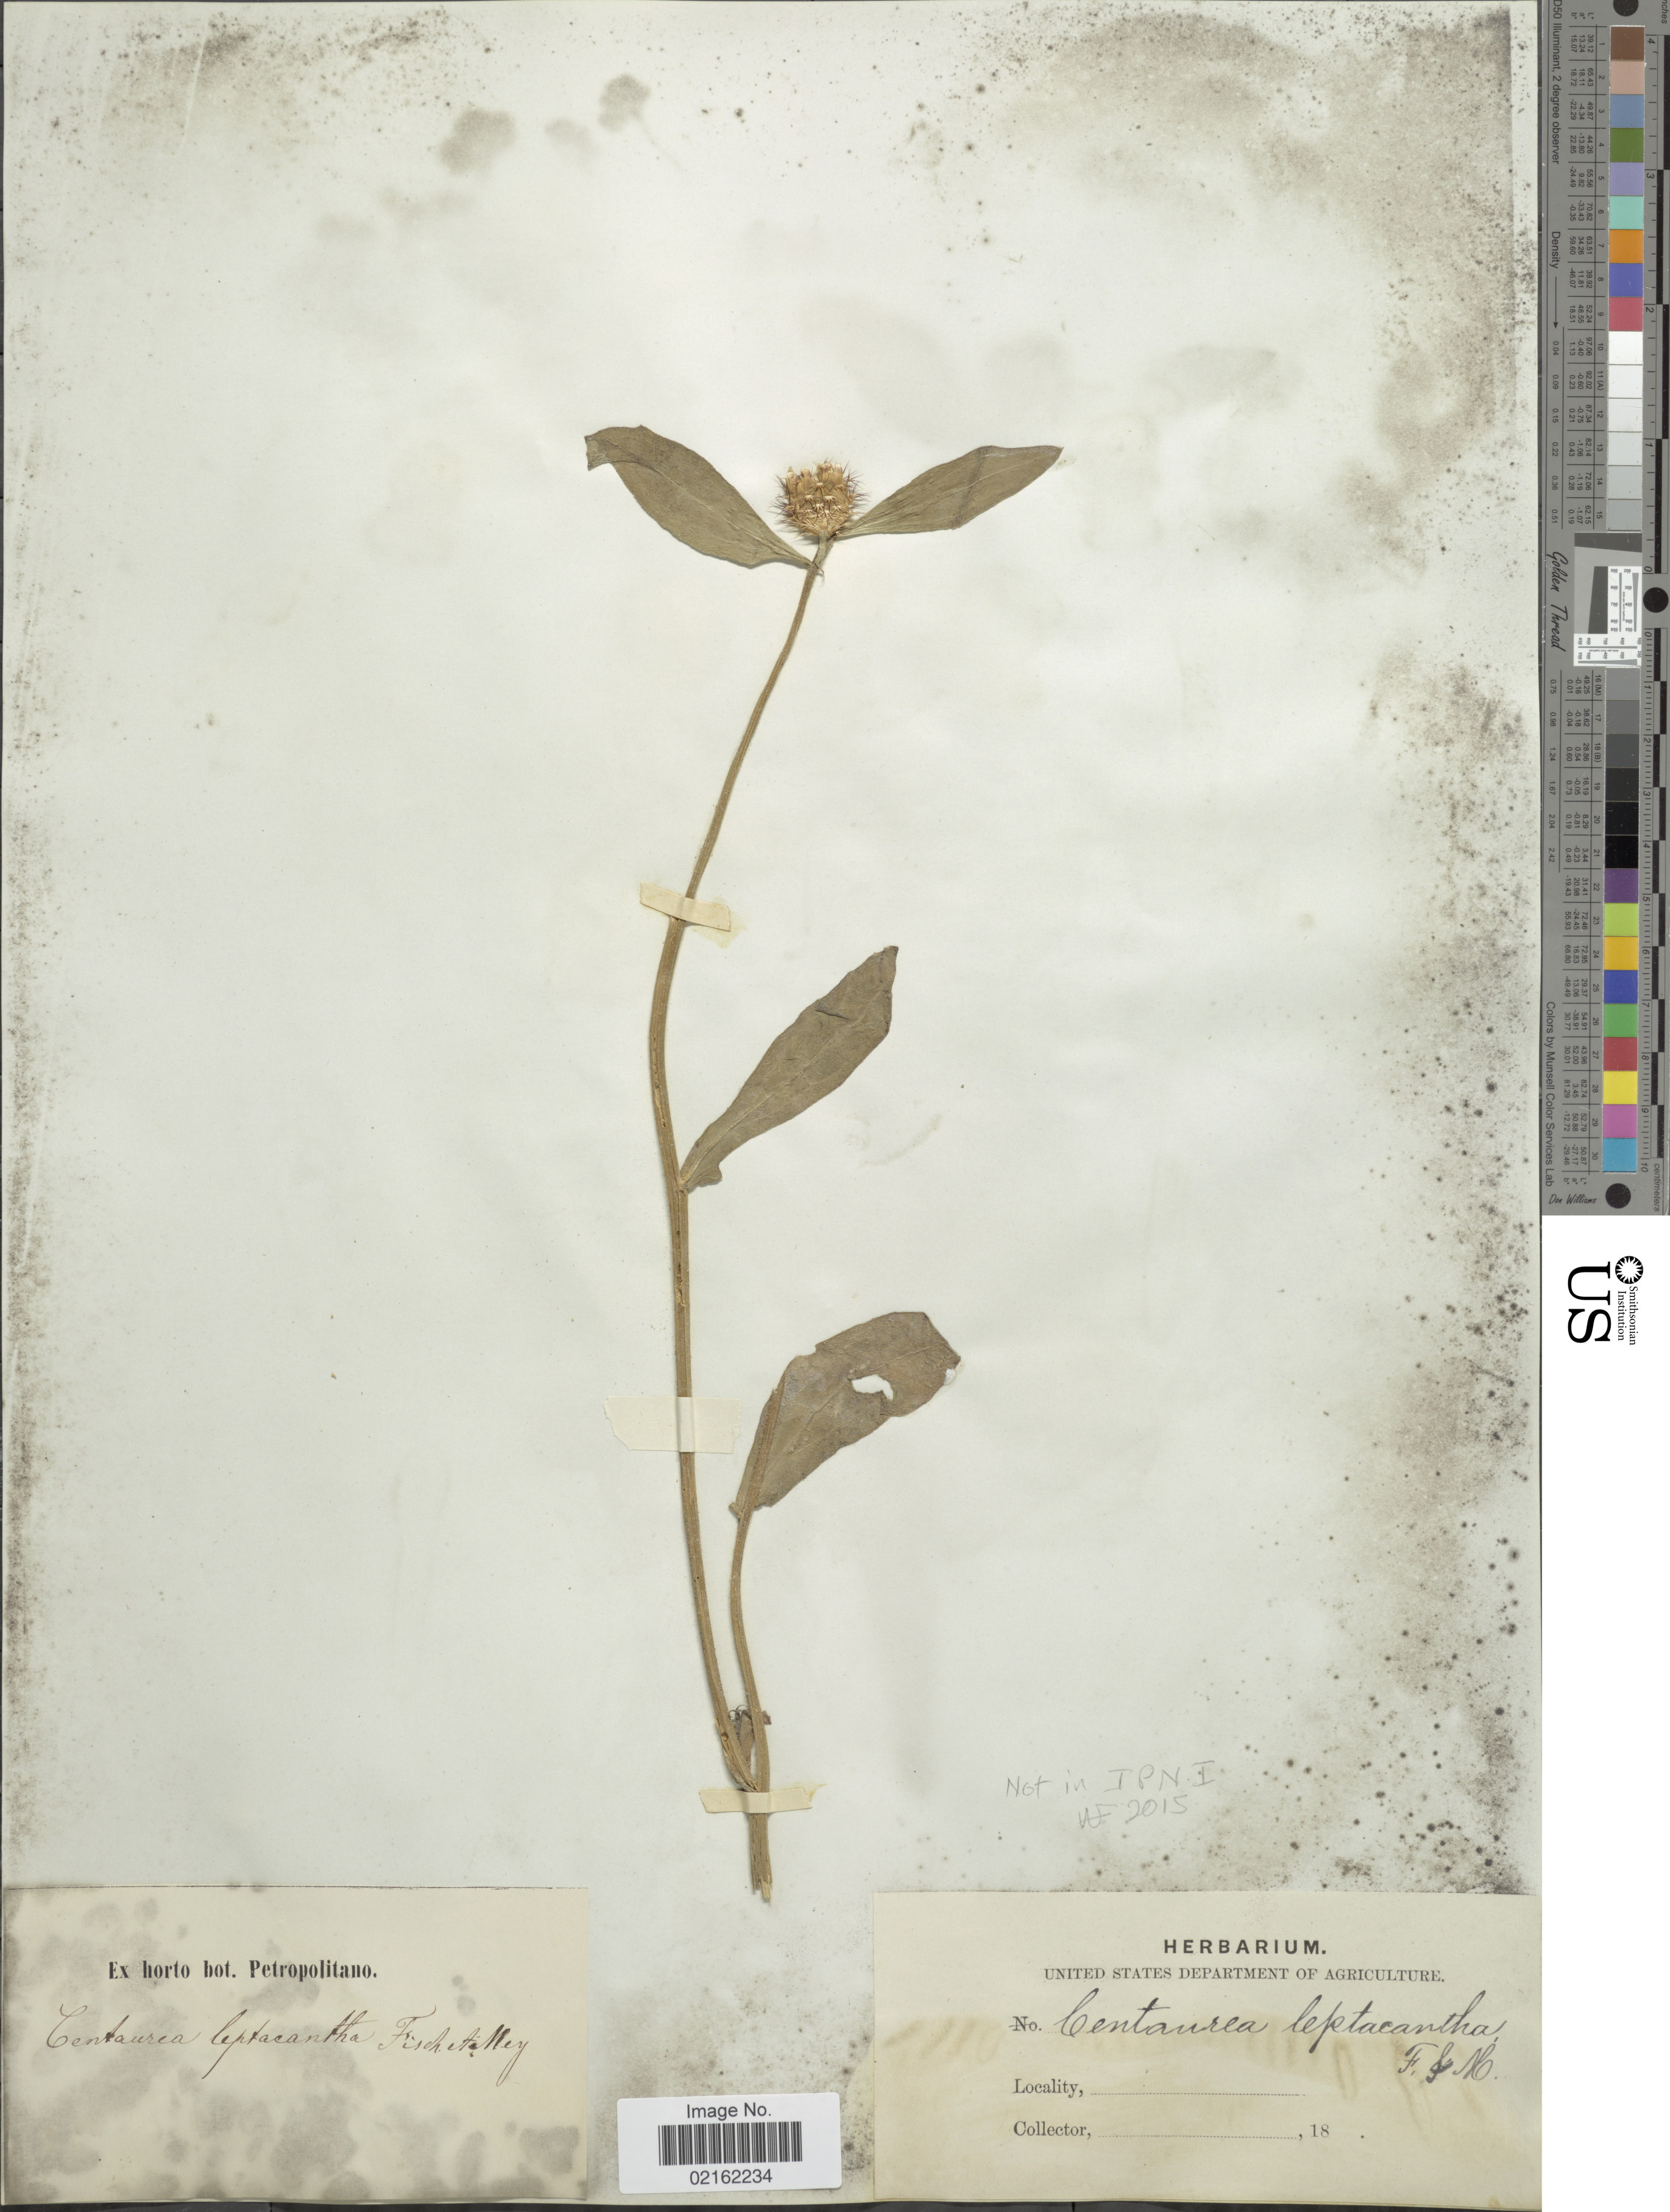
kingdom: Plantae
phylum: Tracheophyta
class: Magnoliopsida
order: Asterales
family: Asteraceae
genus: Centaurea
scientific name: Centaurea sp.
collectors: ex Horto Bot. Petropolitano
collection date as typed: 18